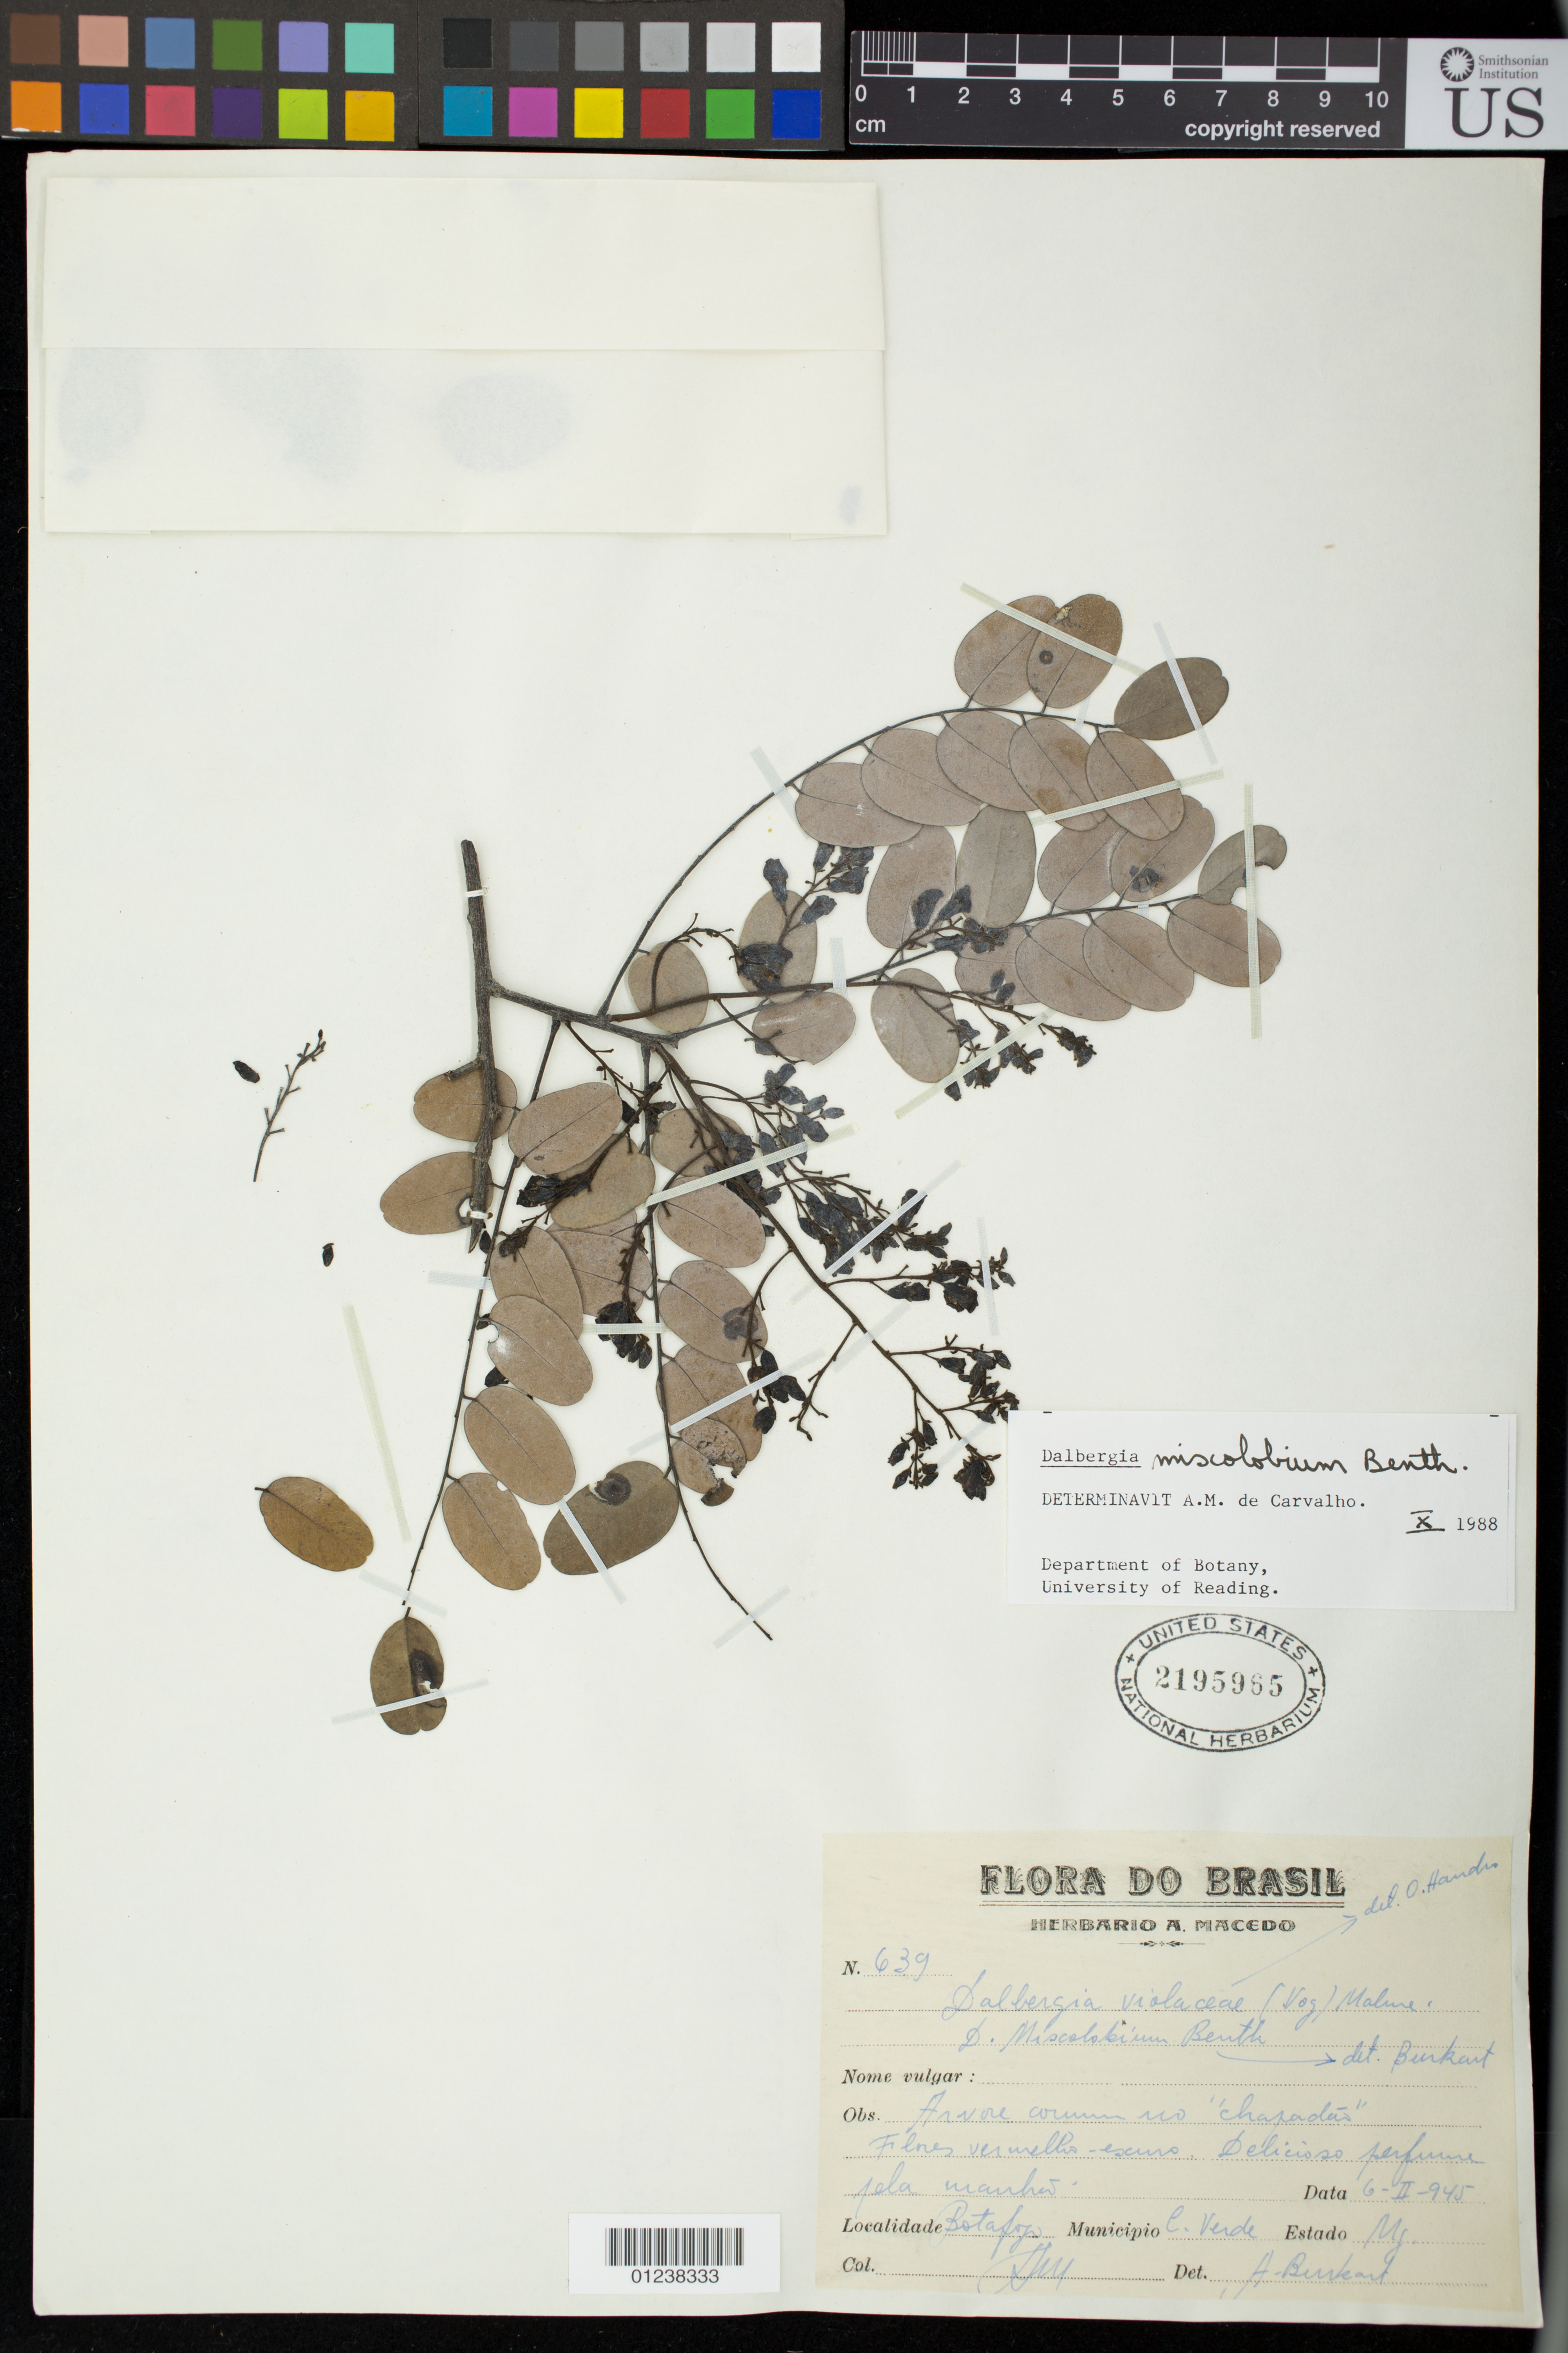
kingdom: Plantae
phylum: Tracheophyta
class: Magnoliopsida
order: Fabales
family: Fabaceae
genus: Dalbergia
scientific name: Dalbergia miscolobium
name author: Benth.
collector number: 639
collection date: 1945-02-06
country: Brazil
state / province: Minas Gerais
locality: Localidade: Botafogo.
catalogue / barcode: US 2195965